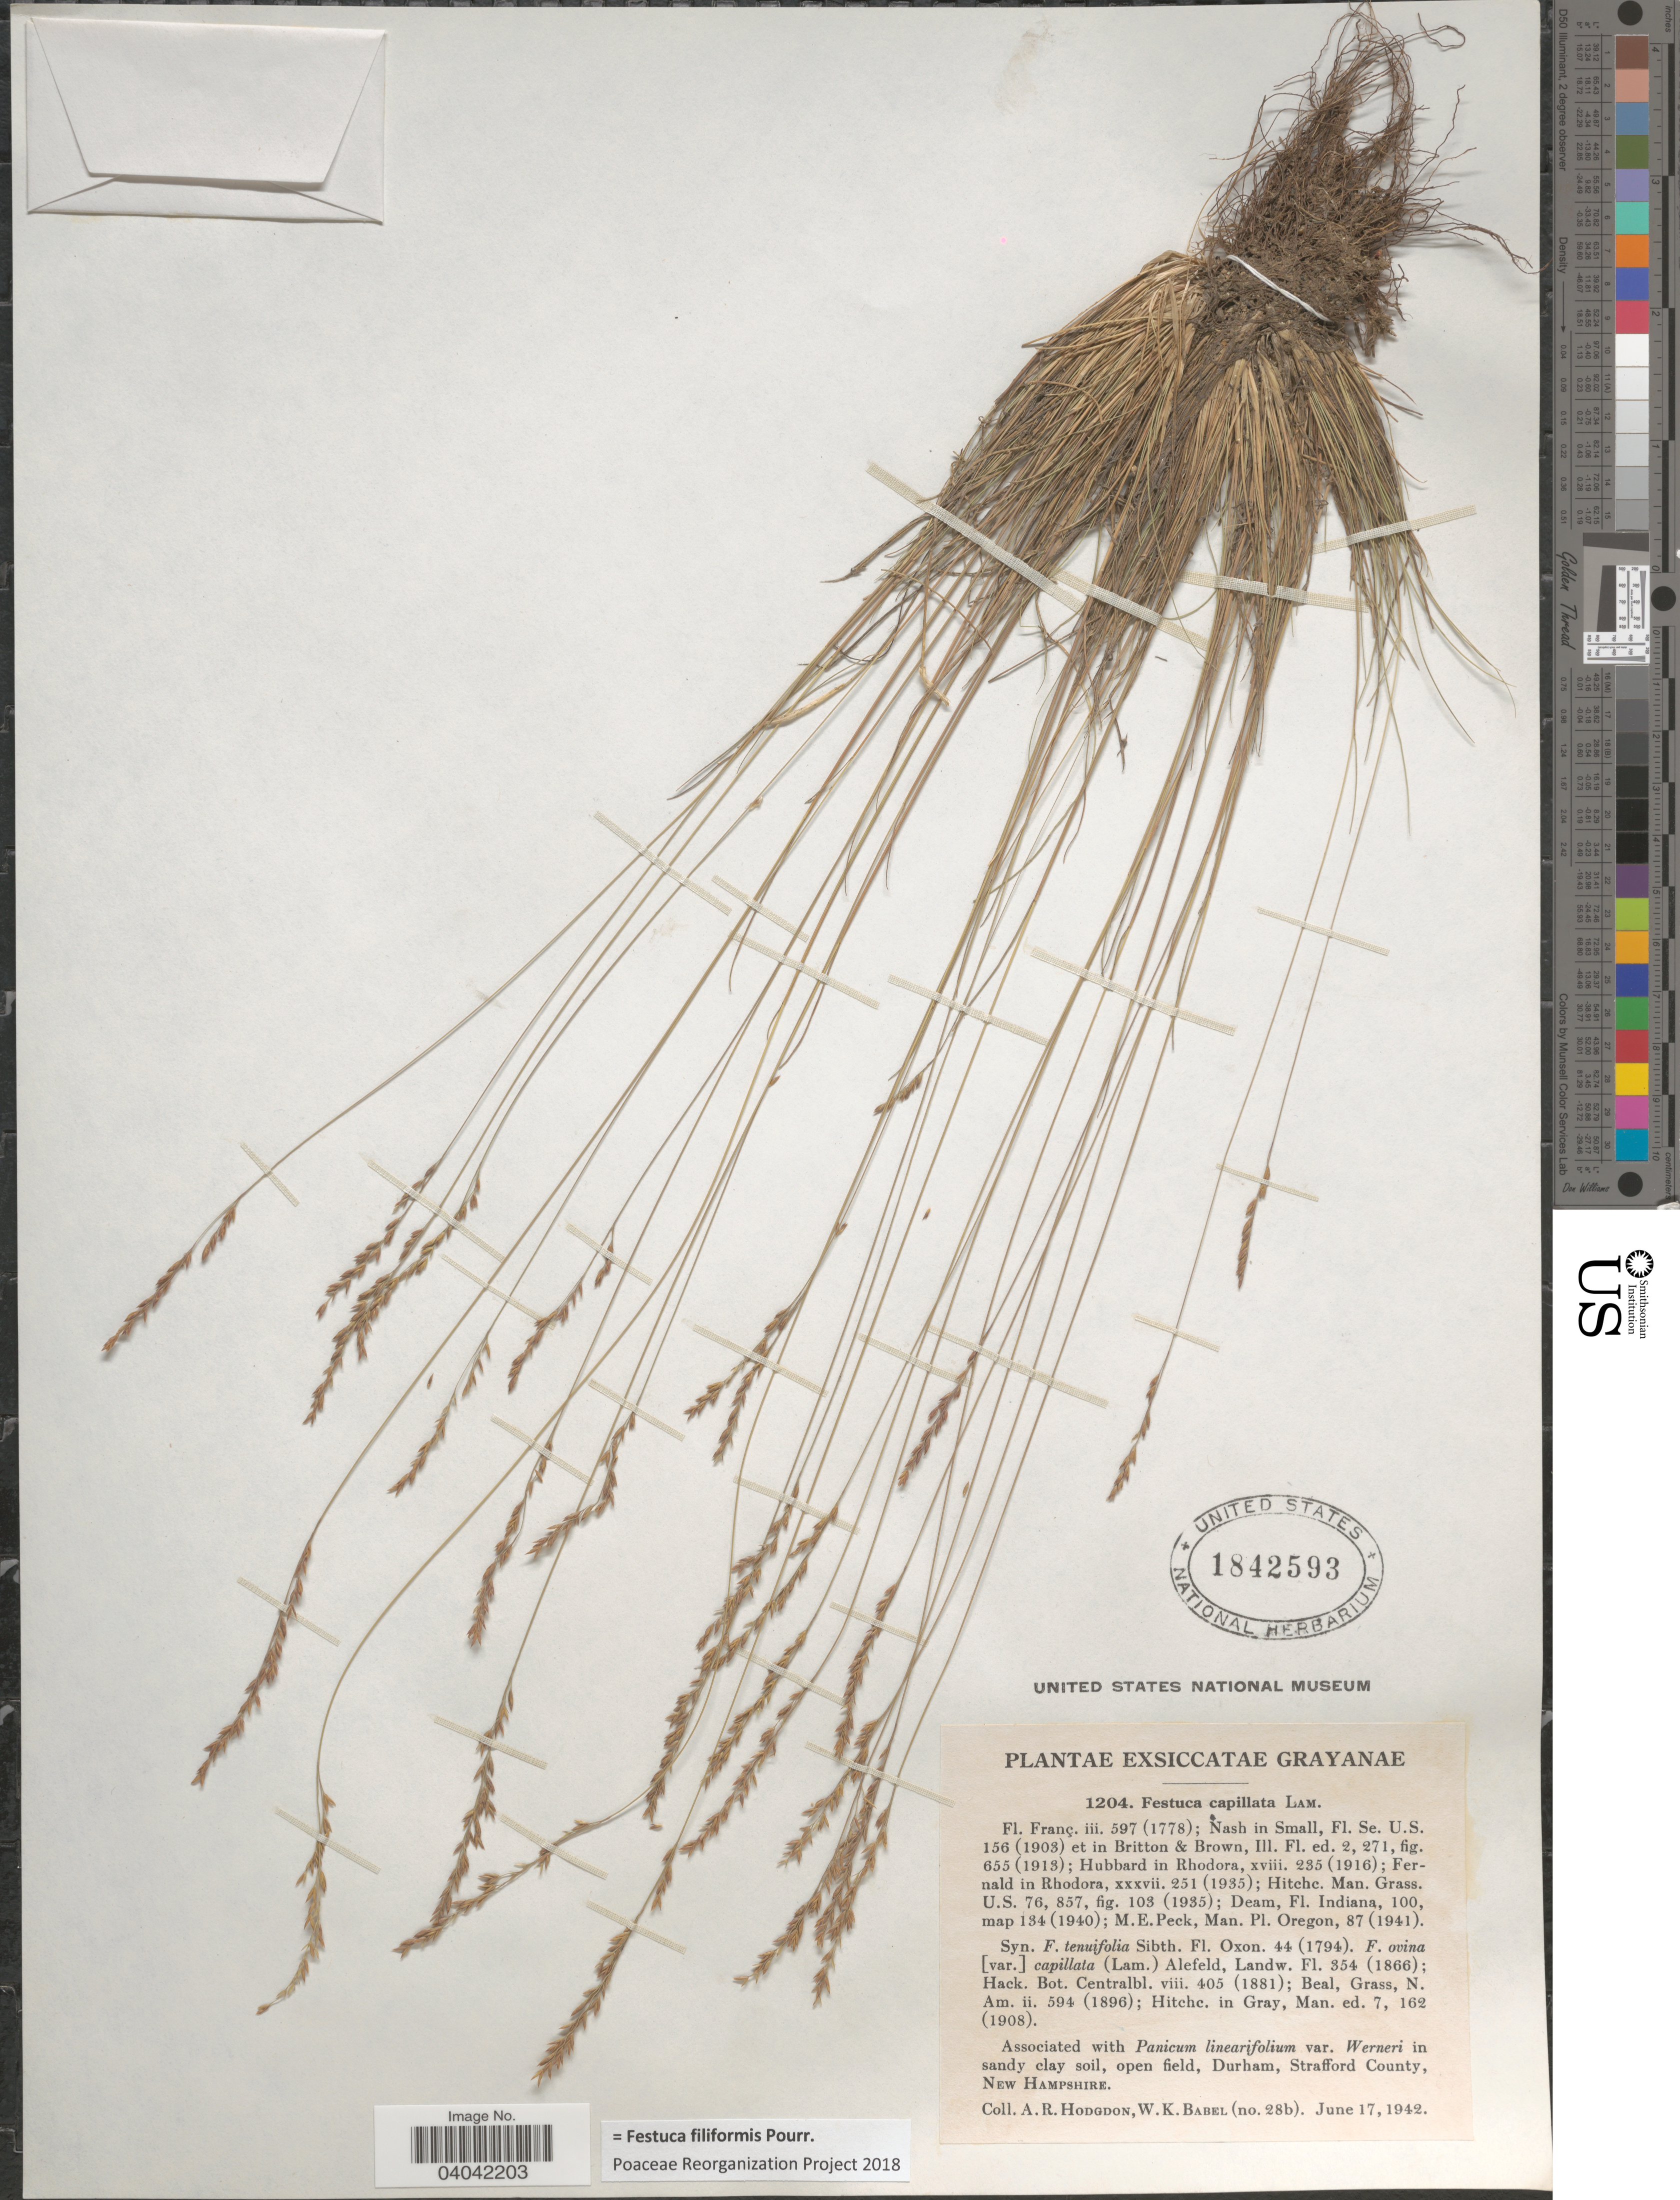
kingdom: Plantae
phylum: Tracheophyta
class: Liliopsida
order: Poales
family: Poaceae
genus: Festuca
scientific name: Festuca filiformis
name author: Pourr.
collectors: A. R. Hodgdon & W. Babel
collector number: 28b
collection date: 1942-06-17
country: United States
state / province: New Hampshire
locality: Durham, Strafford County.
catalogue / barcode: US 1842593